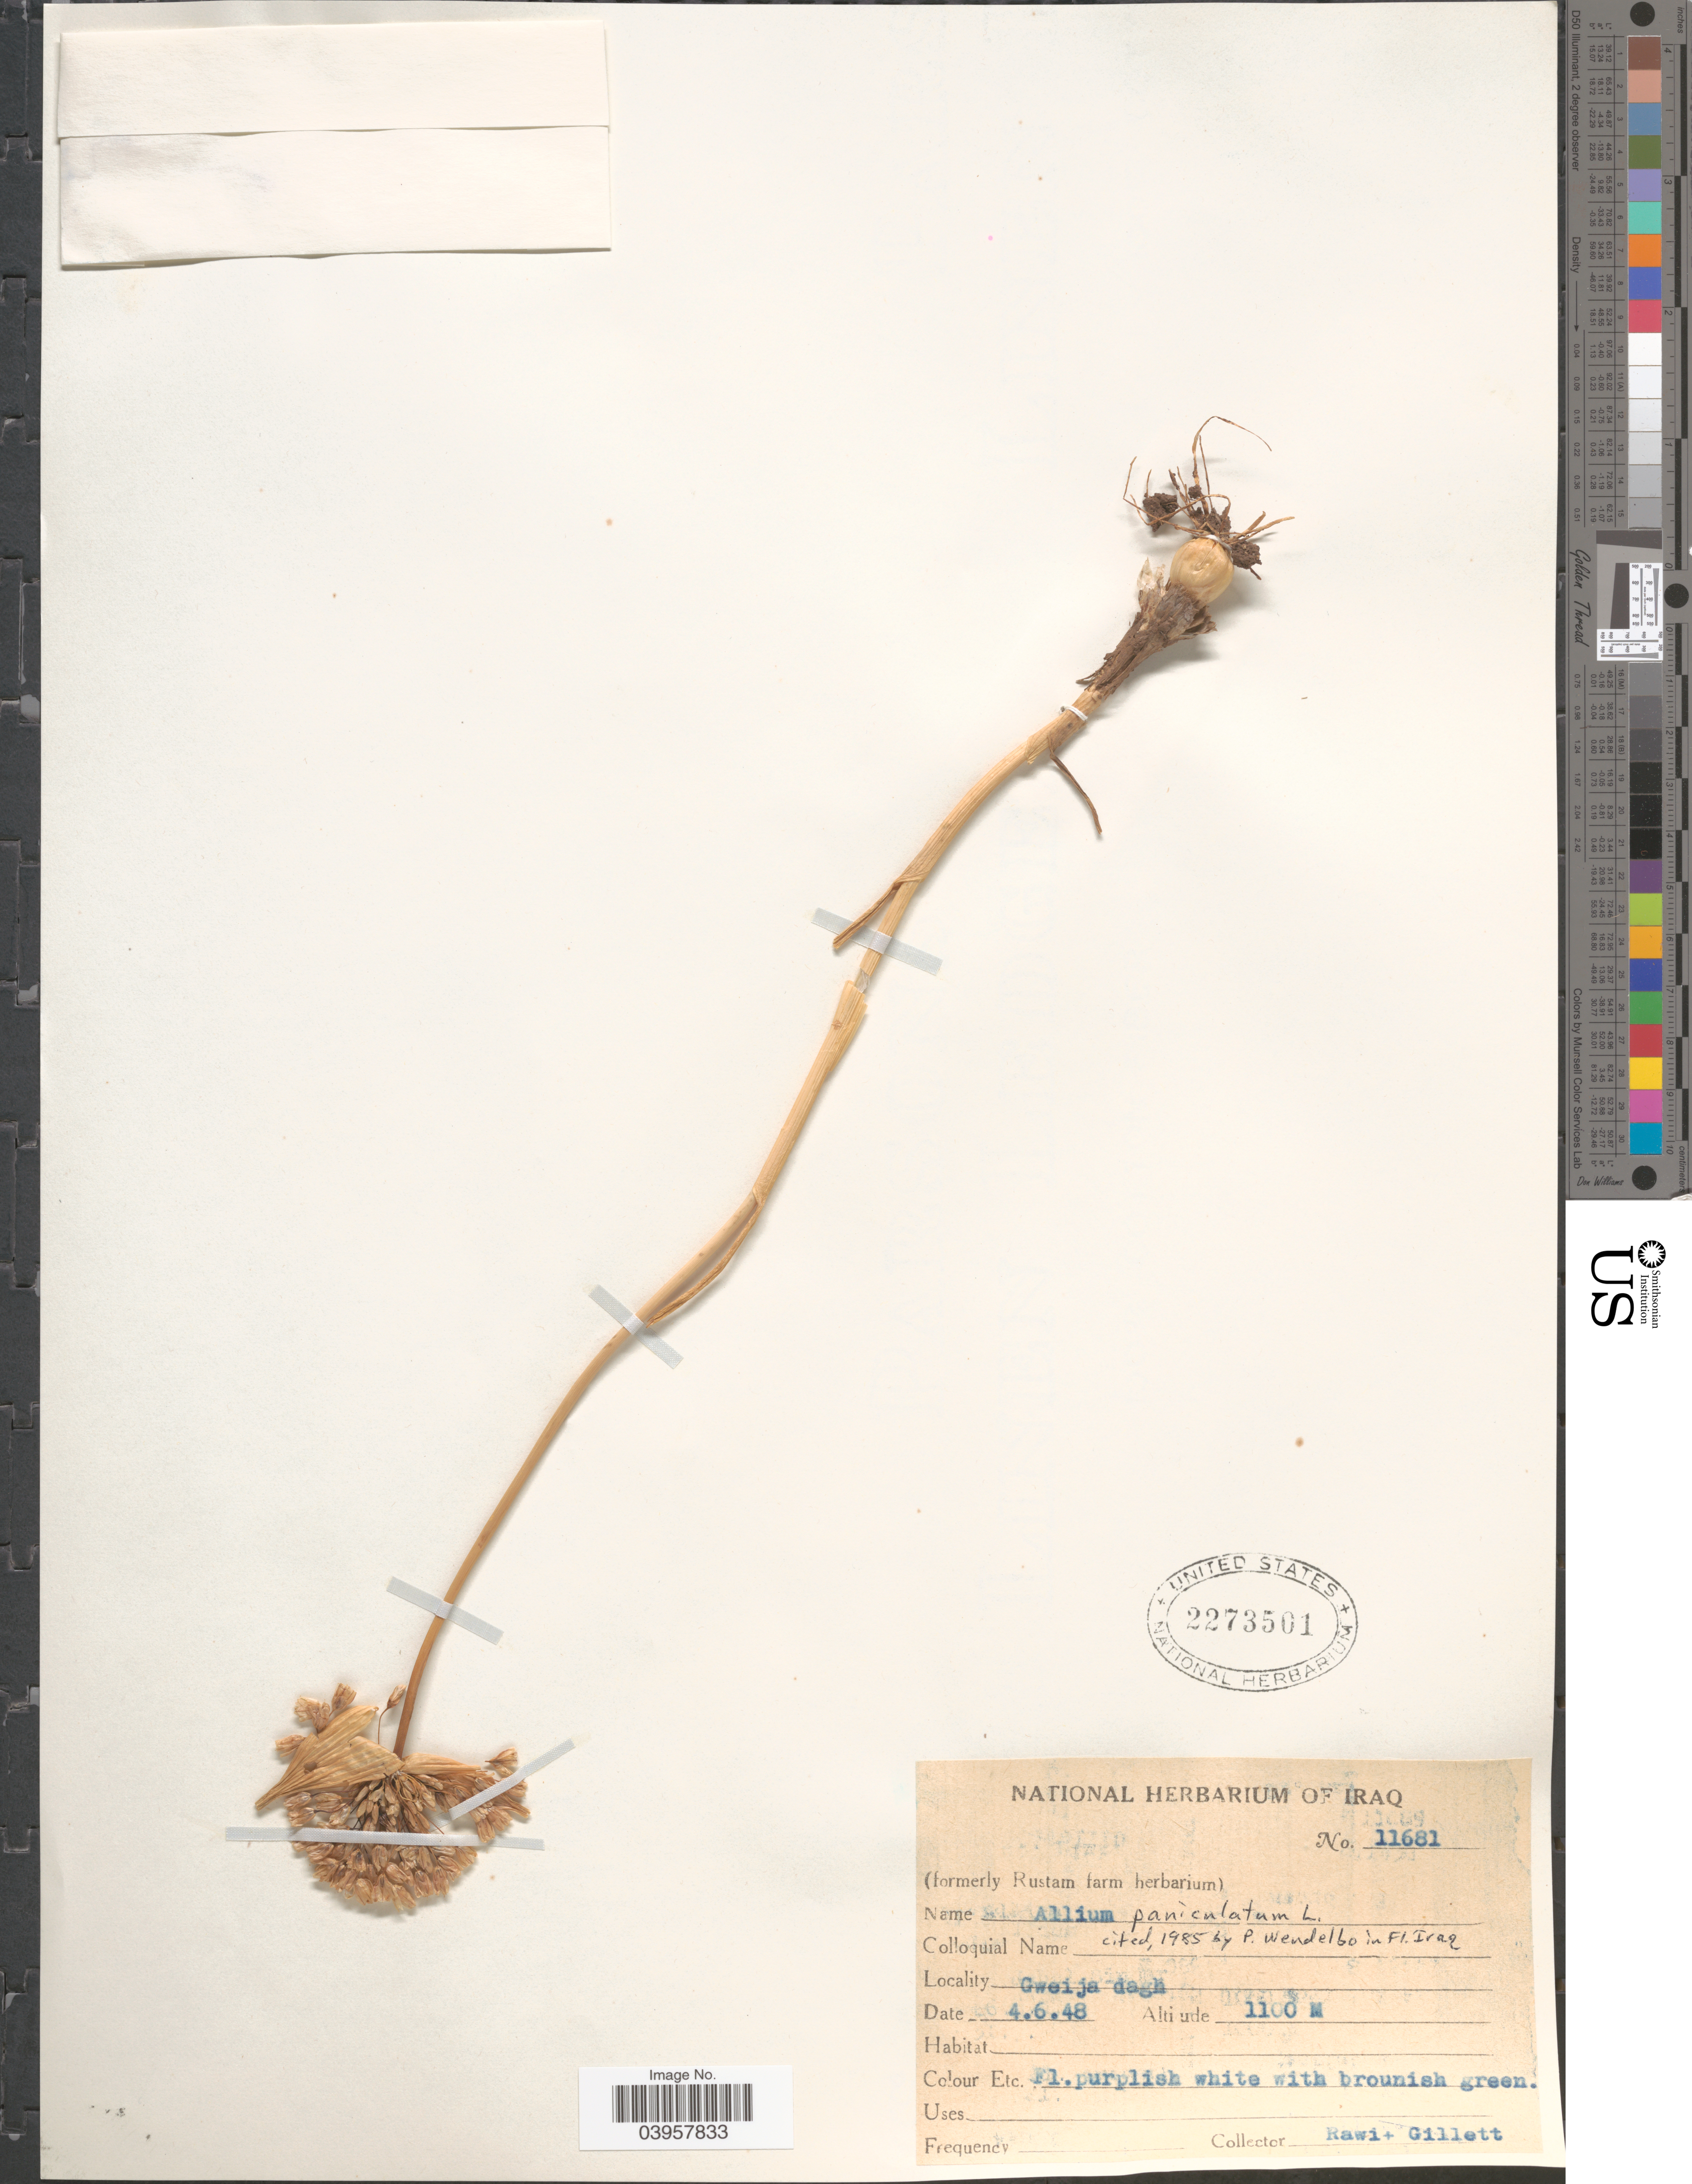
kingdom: Plantae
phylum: Tracheophyta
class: Liliopsida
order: Asparagales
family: Amaryllidaceae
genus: Allium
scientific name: Allium paniculatum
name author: L.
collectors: -. Rawi & Gillett, --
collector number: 11681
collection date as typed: Transcribed d/m/y: 4/6/48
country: Iraq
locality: Gweija dagh.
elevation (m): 1100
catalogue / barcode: US 2273501